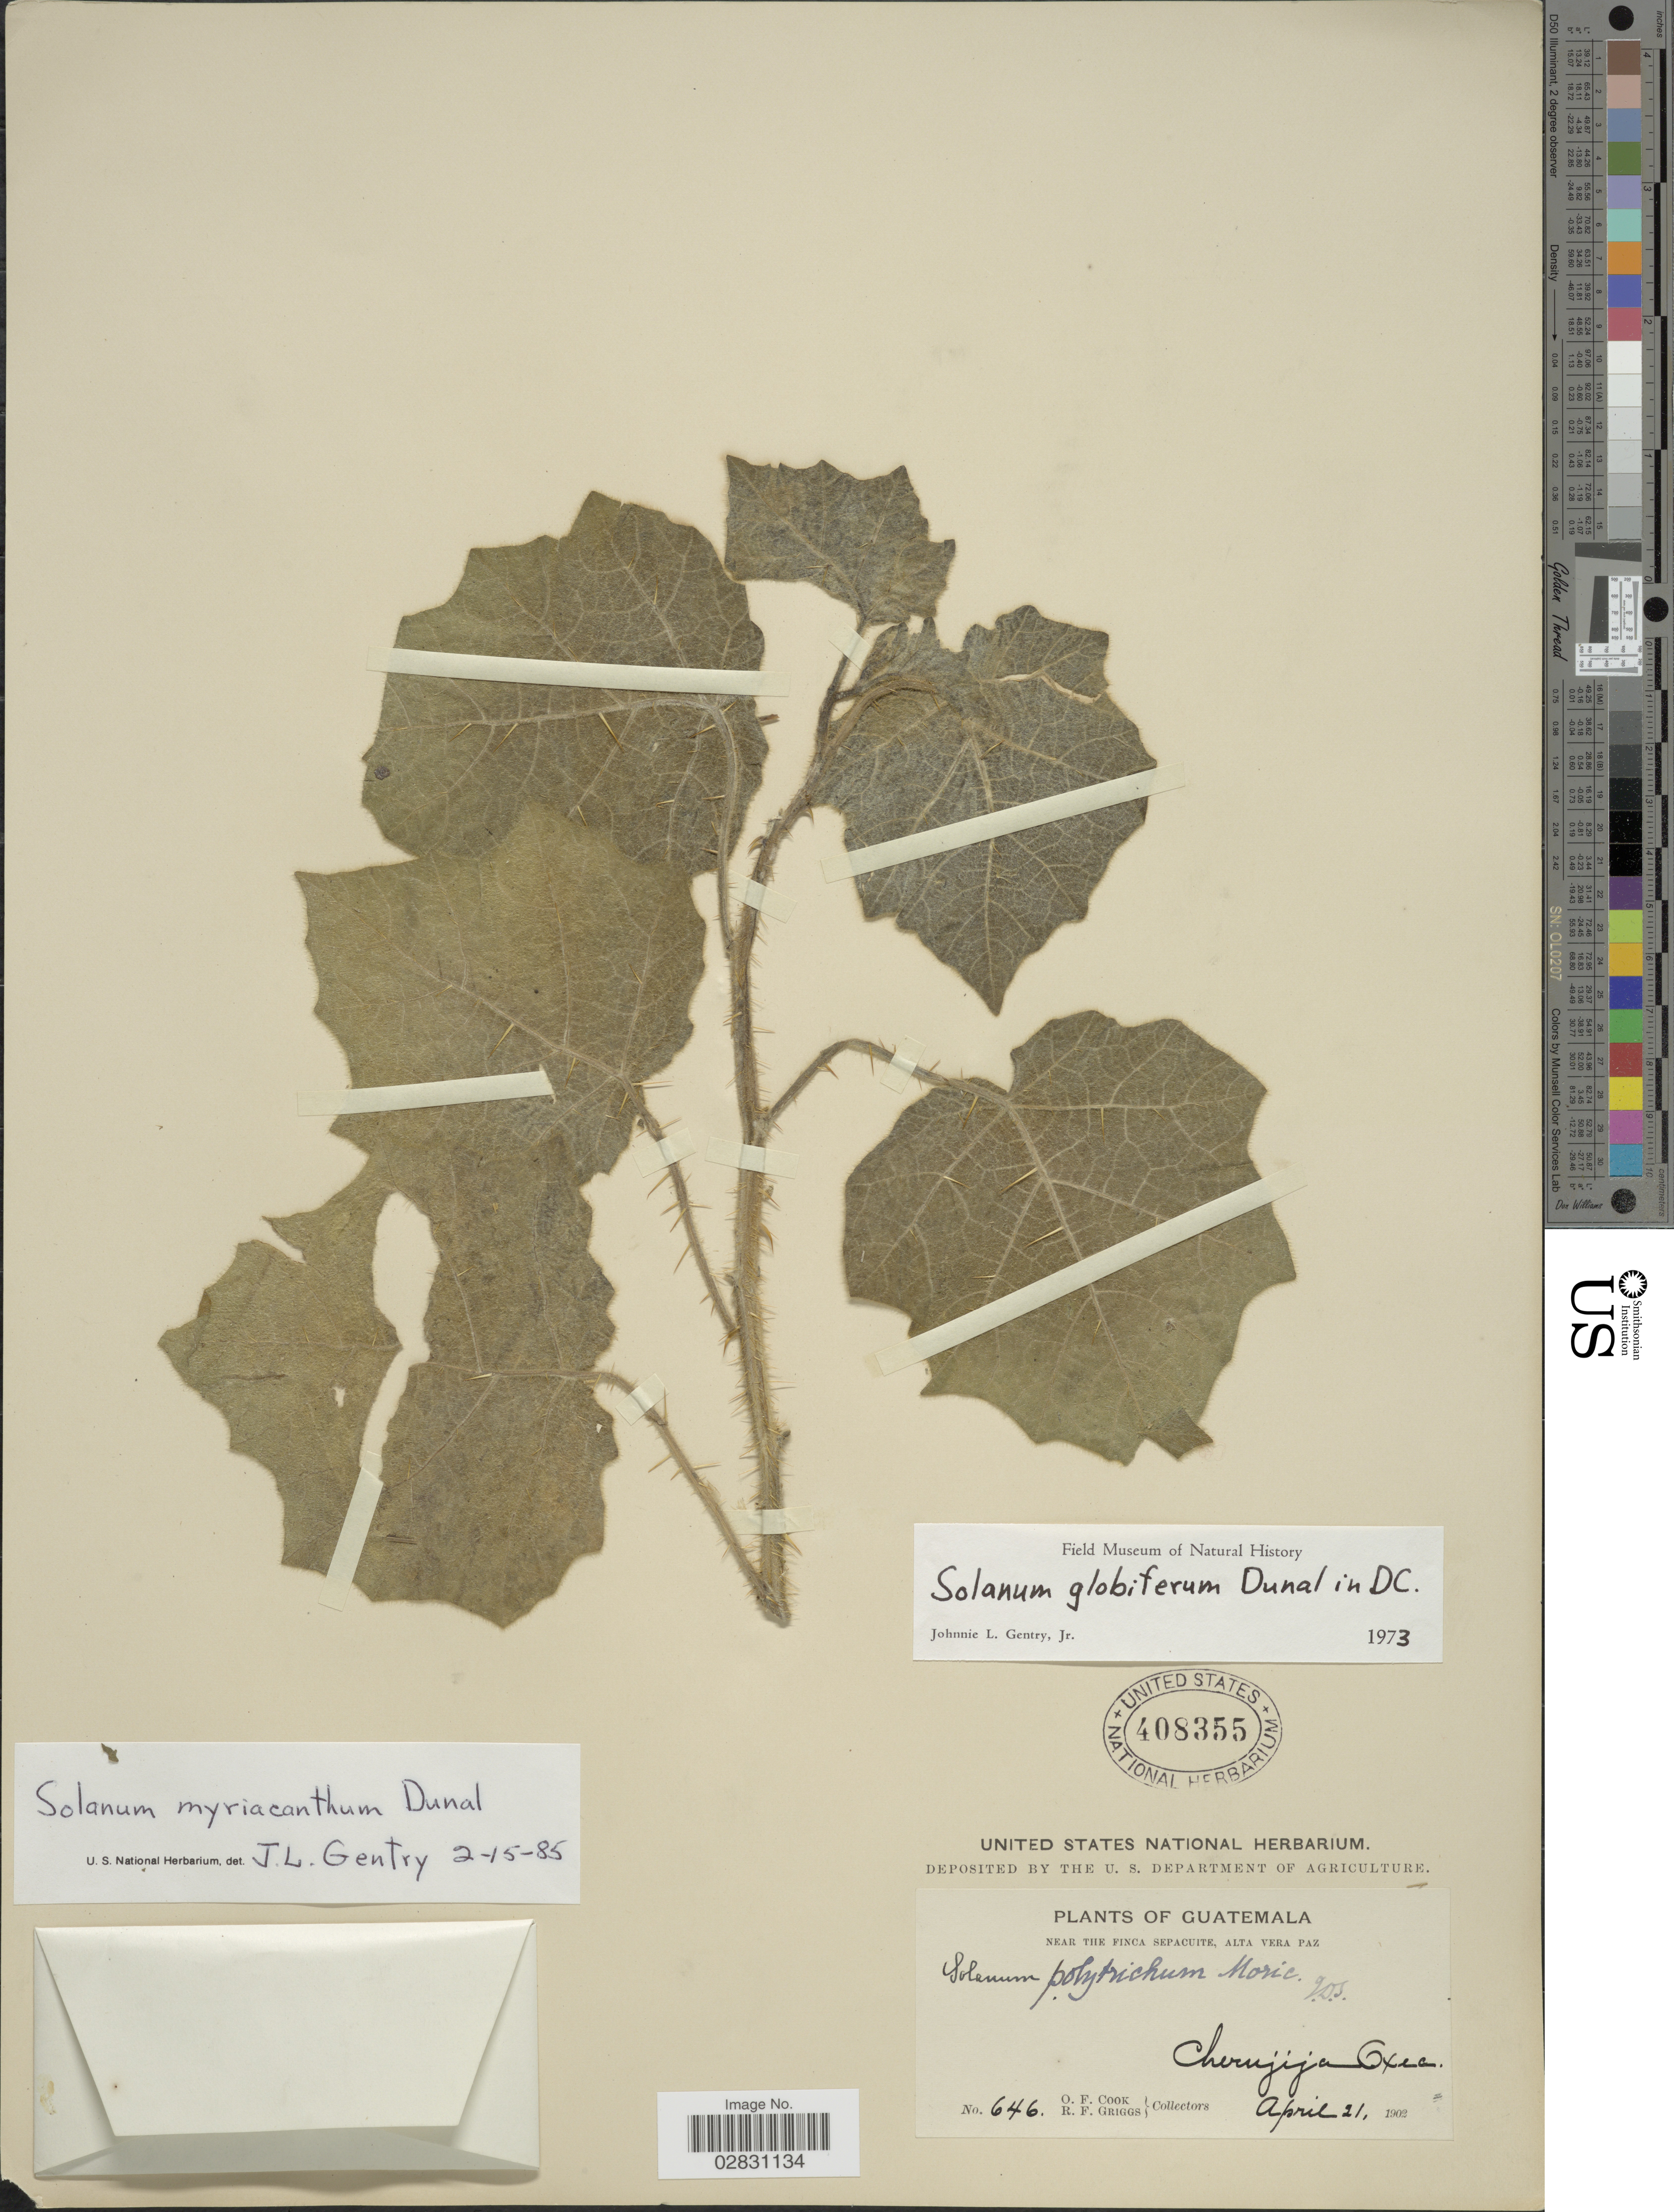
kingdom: Plantae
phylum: Tracheophyta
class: Magnoliopsida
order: Solanales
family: Solanaceae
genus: Solanum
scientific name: Solanum myrianthum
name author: Britton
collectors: O. F. Cook & R. F. Griggs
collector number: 646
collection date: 1902-04-21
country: Guatemala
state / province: Alta Verapaz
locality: Near the Finca Sepacuite, Alta Vera Paz, Cherujija Oxec.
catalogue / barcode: US 408355